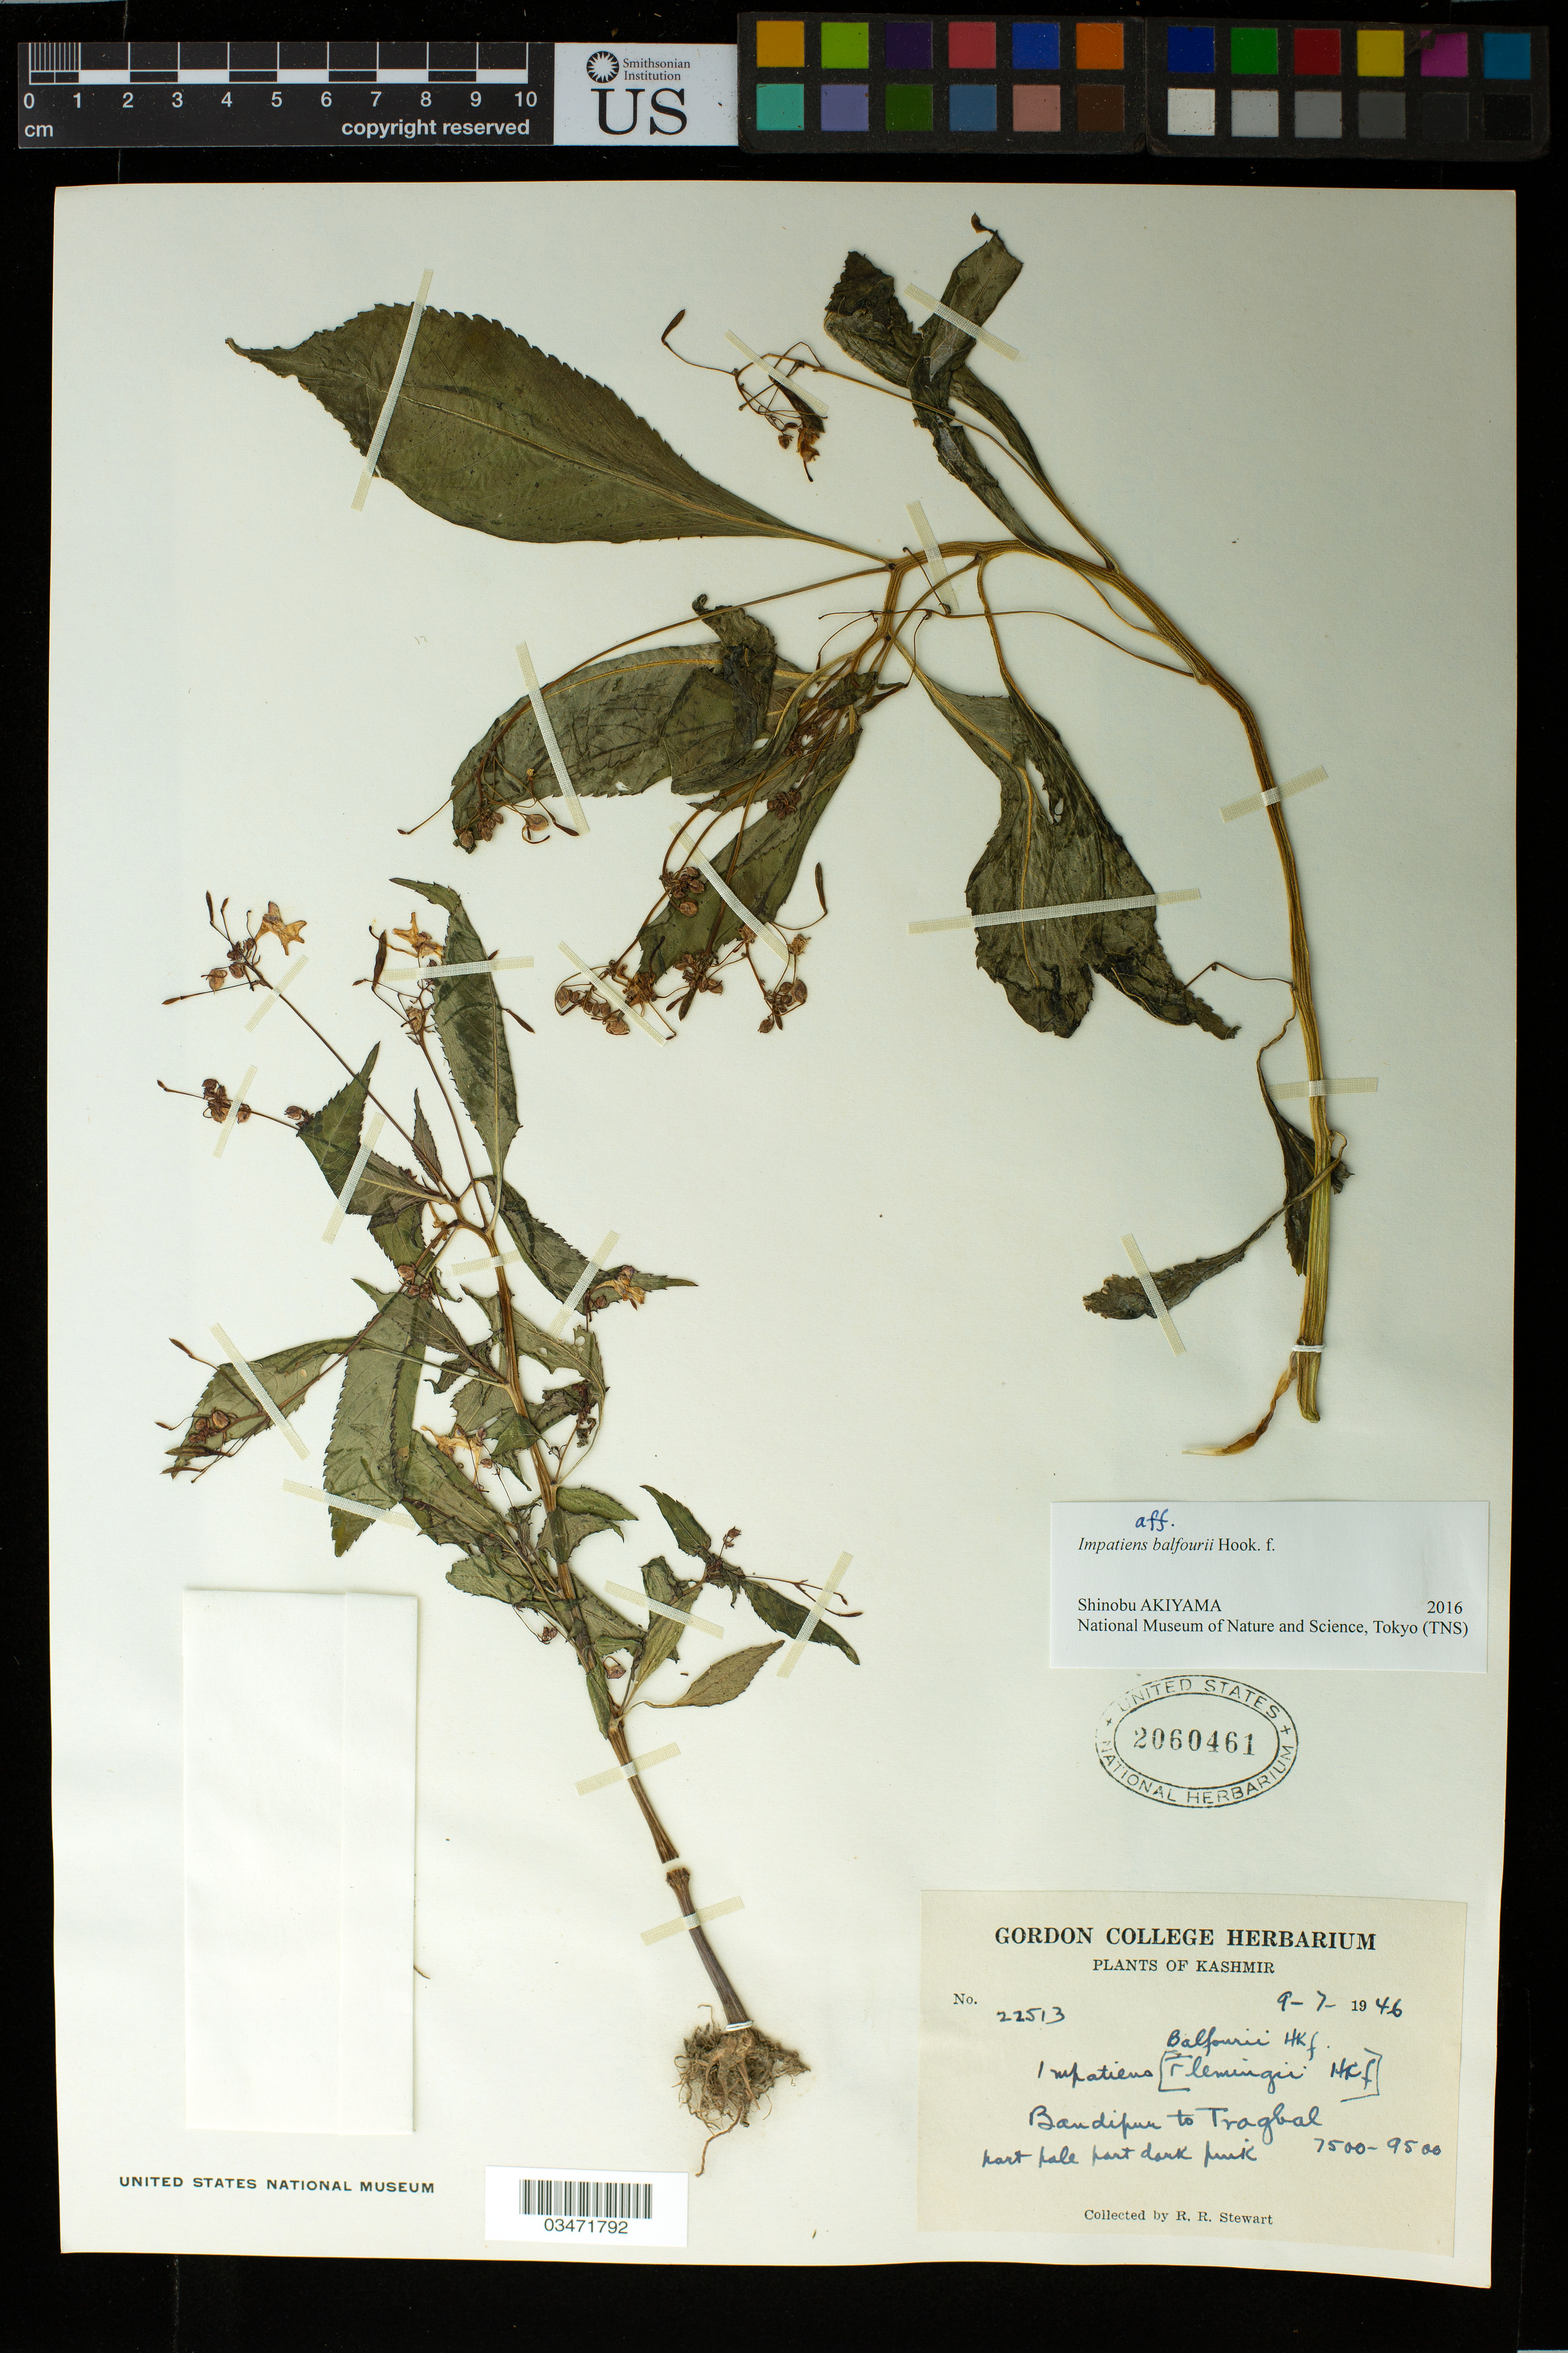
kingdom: Plantae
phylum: Tracheophyta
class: Magnoliopsida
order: Ericales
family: Balsaminaceae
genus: Impatiens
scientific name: Impatiens balfourii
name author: Hook. f.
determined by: Akiyama, Shinobu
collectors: R. R. Stewart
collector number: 22513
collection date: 1946-07-09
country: India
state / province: Jammu and Kashmir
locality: Bandipur to Traghal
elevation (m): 2286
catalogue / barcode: US 2060461